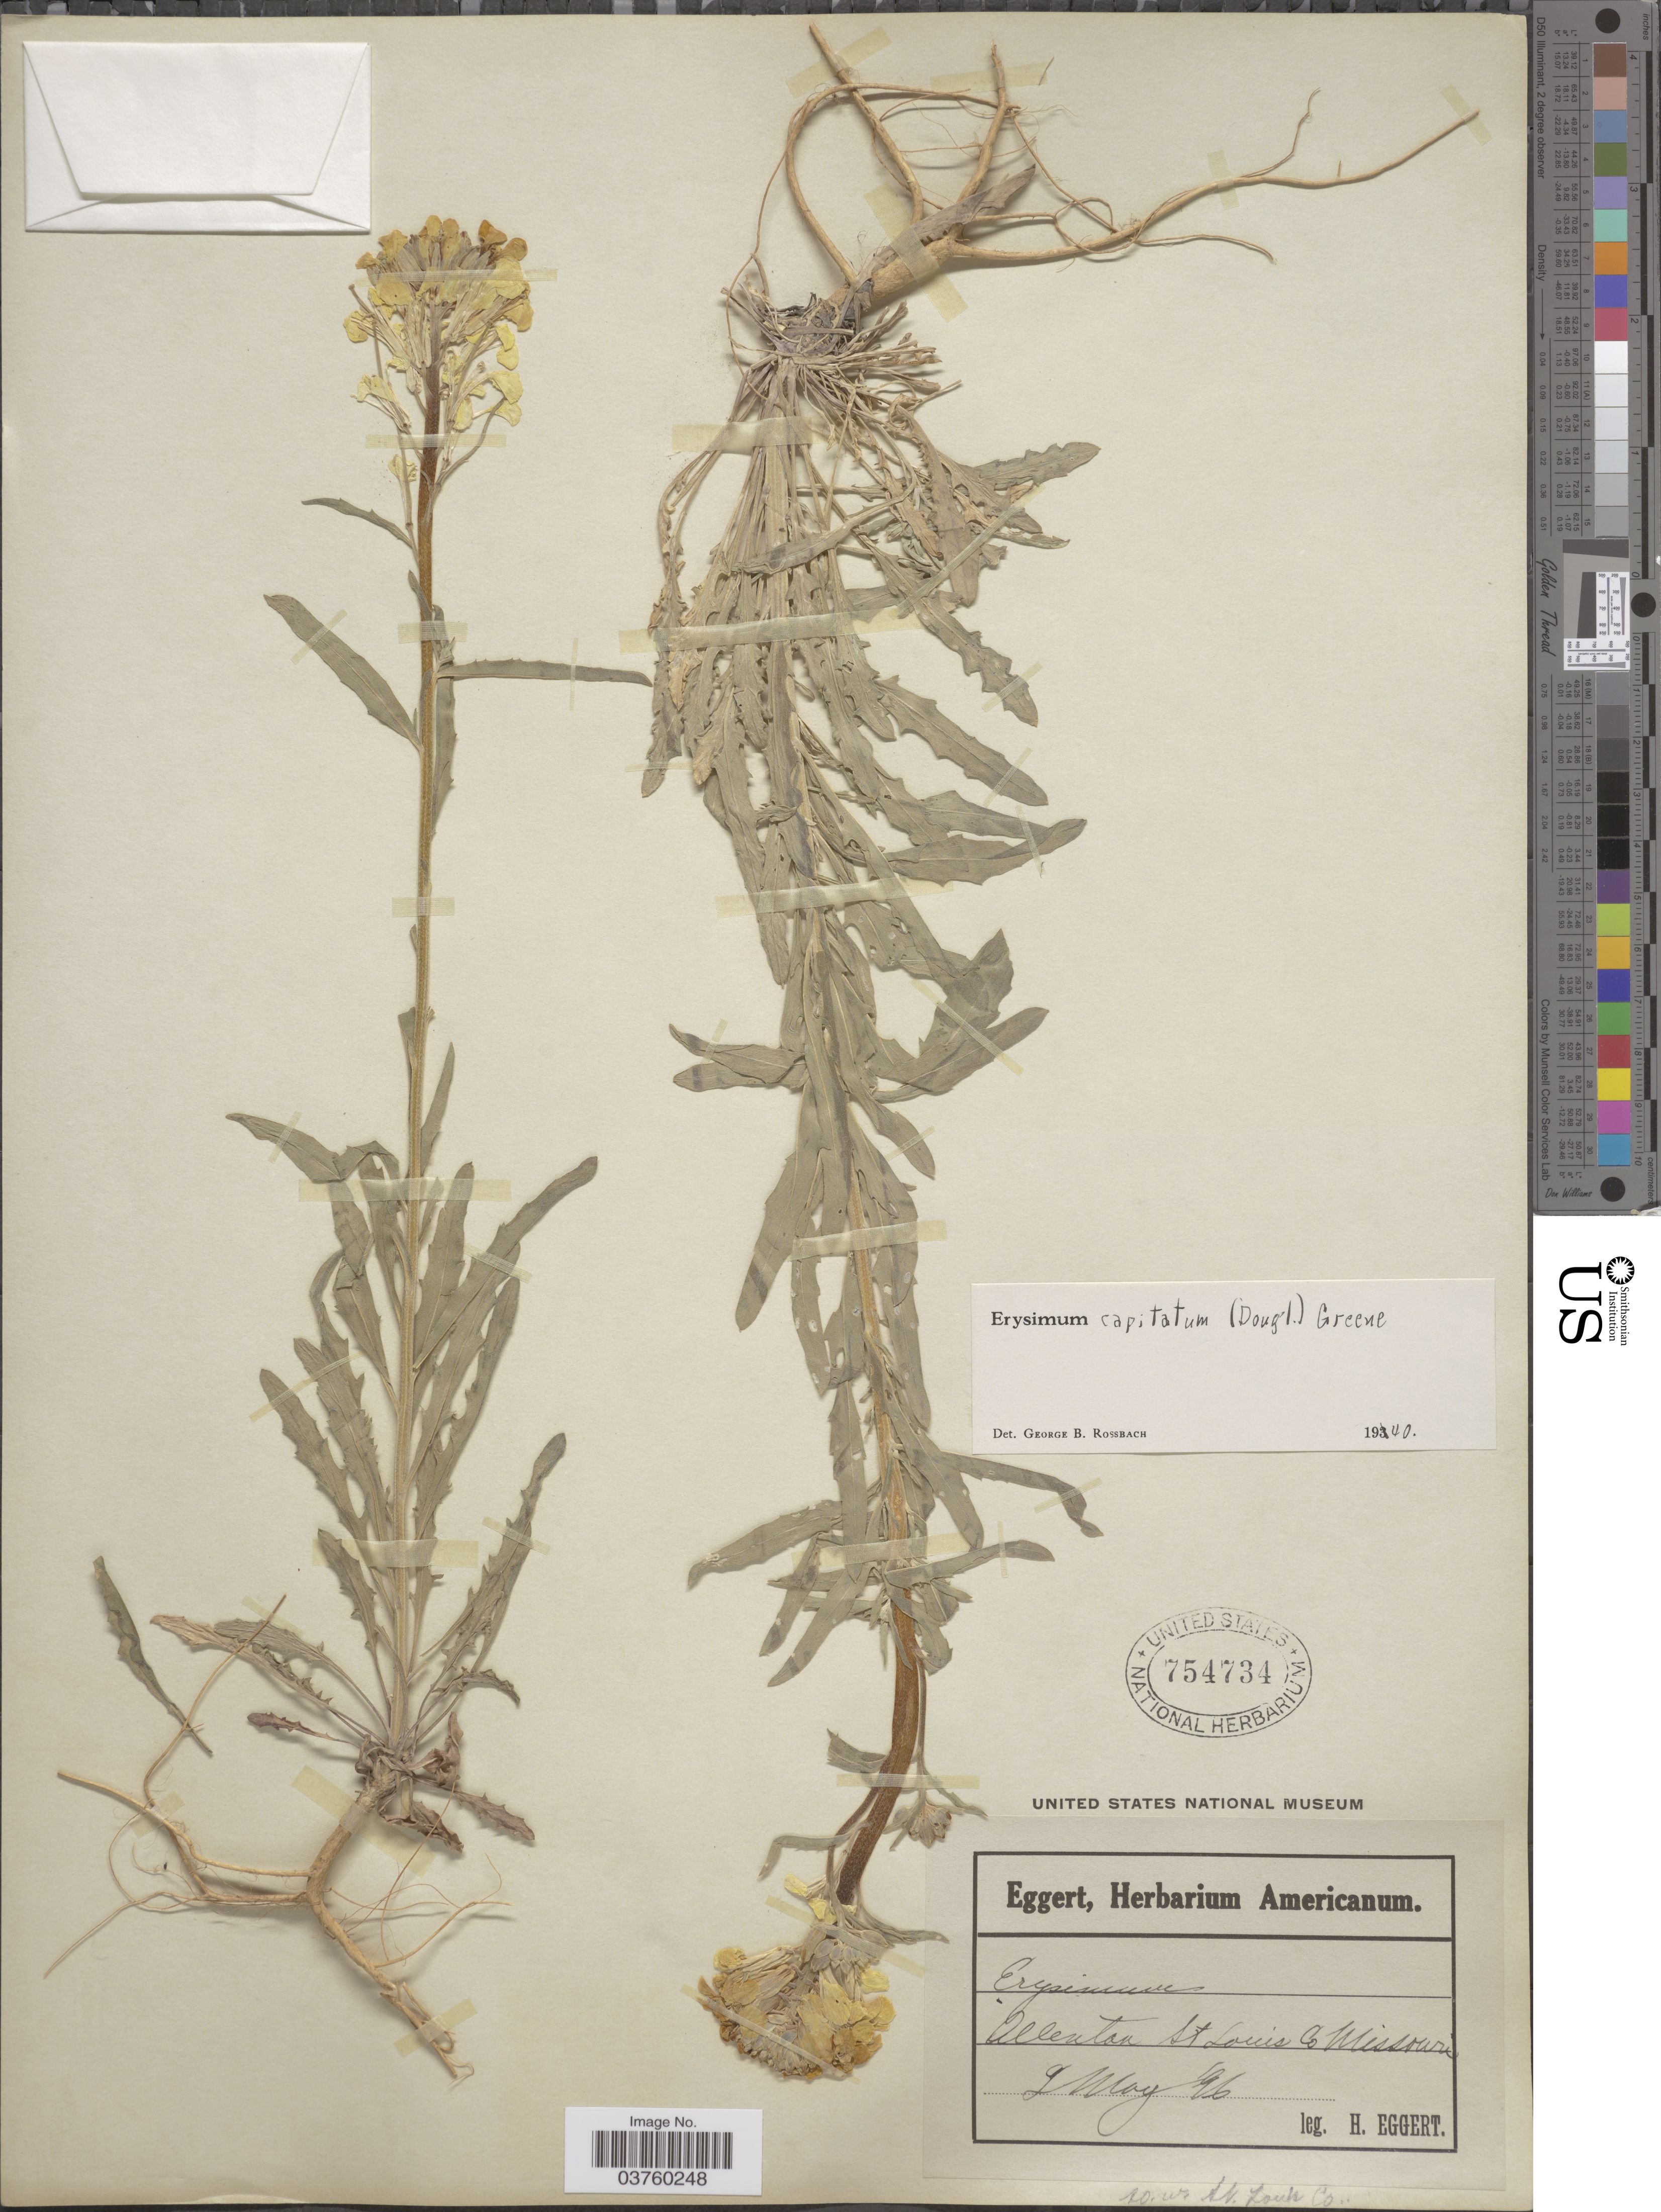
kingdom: Plantae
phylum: Tracheophyta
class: Magnoliopsida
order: Brassicales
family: Brassicaceae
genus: Erysimum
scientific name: Erysimum capitatum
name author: (Douglas ex Hook.) Greene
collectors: H. Eggert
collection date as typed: Transcribed d/m/y: 9/5/96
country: United States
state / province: Missouri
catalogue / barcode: US 754734